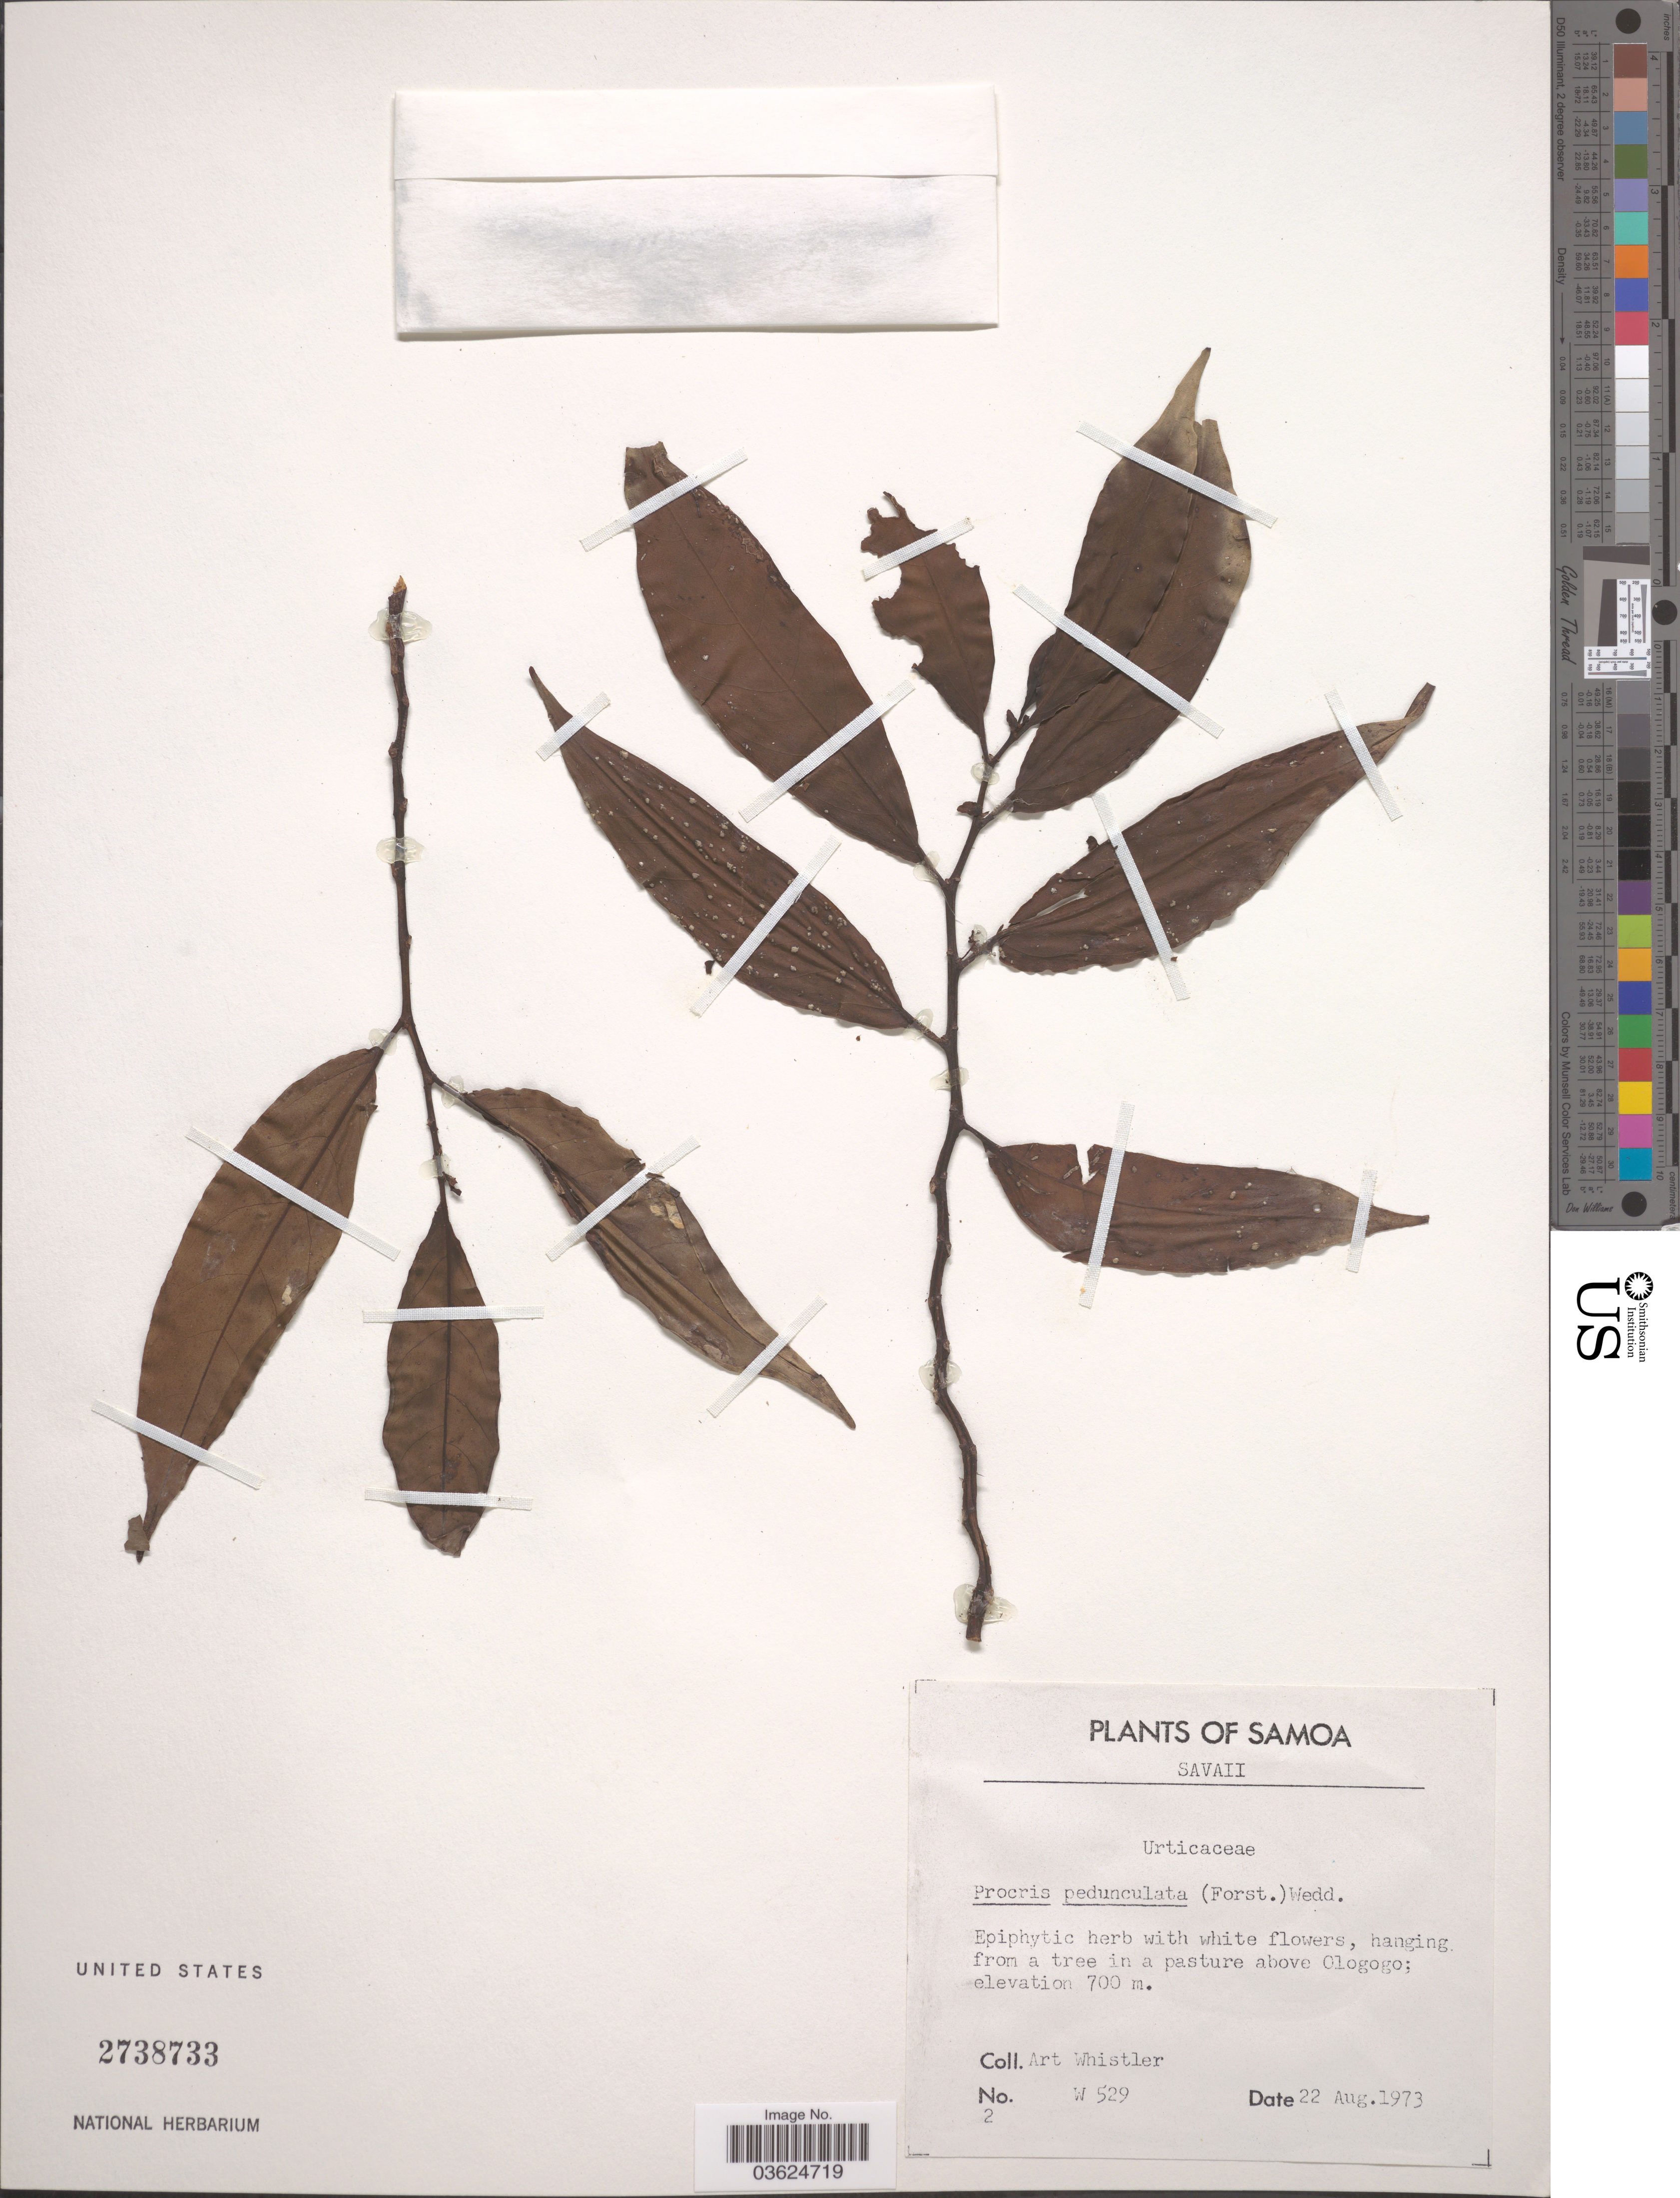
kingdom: Plantae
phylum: Tracheophyta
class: Magnoliopsida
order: Rosales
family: Urticaceae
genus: Procris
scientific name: Procris pedunculata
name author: (J.R. Forst. & G. Forst.) Wedd.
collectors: A. Whistler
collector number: W529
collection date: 1973-08-22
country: Samoa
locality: Samoa. Savaii. Above Ologogo.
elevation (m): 700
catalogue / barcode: US 2738733